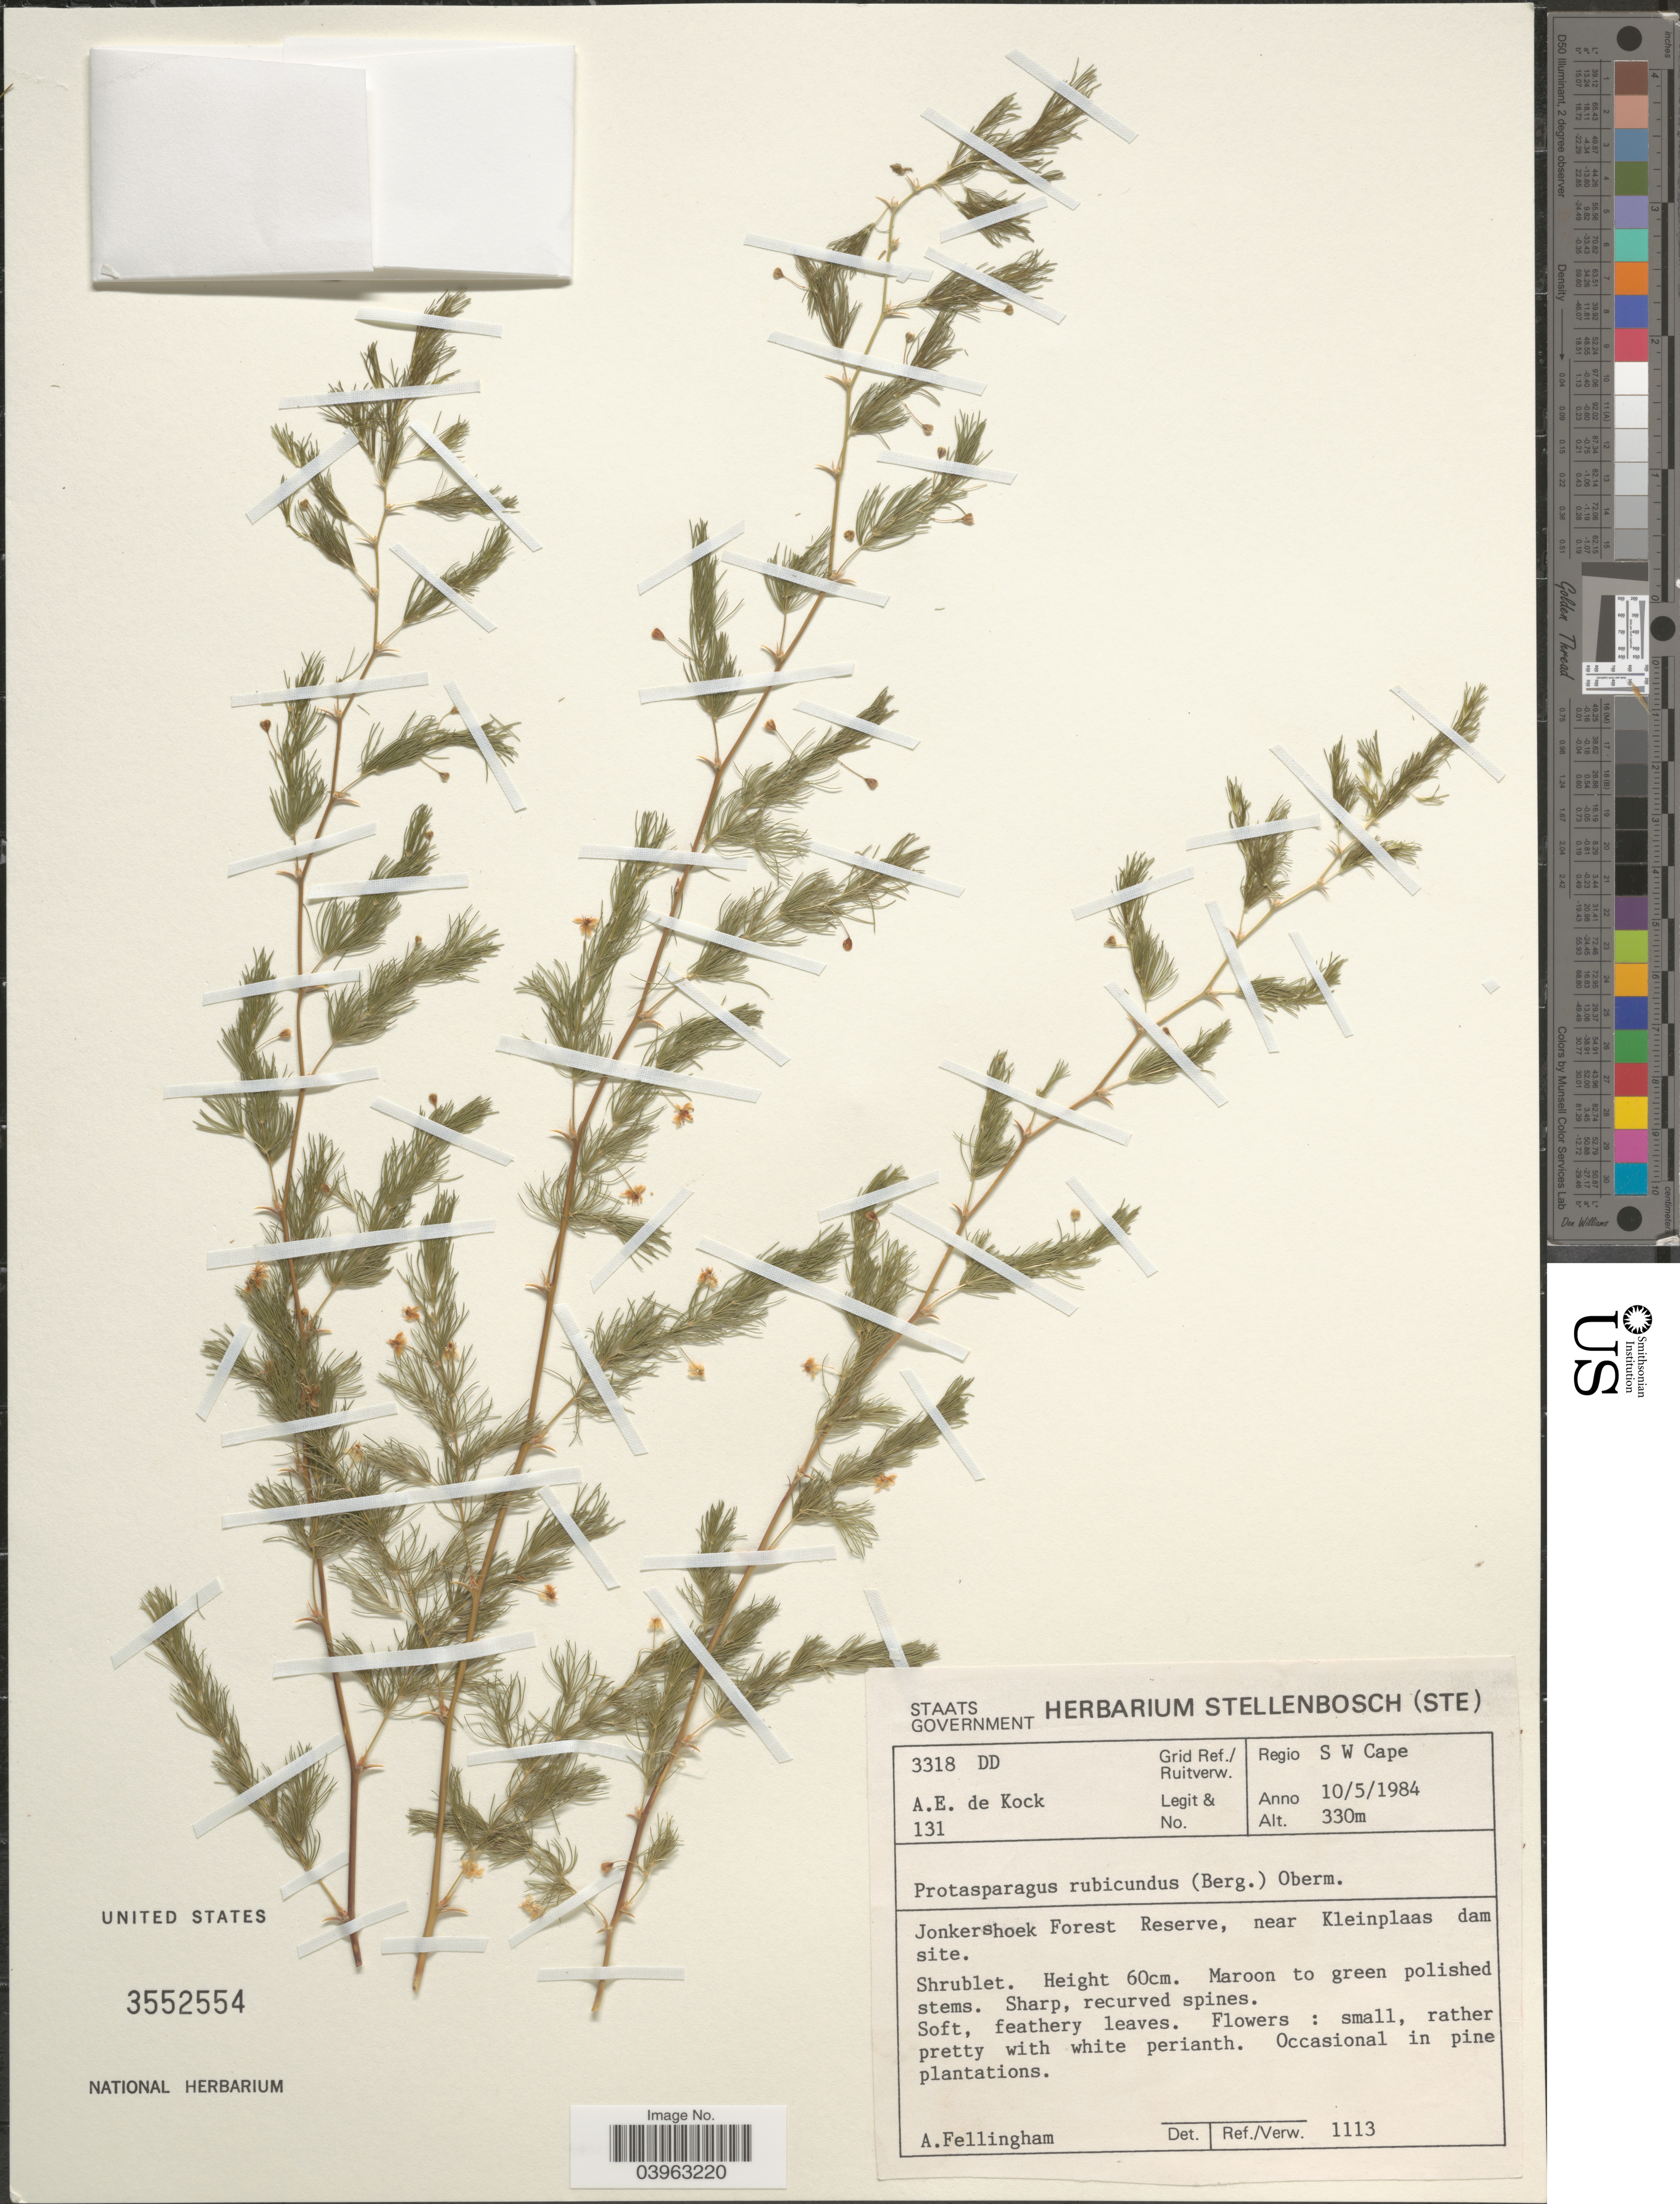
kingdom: Plantae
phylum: Tracheophyta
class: Liliopsida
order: Asparagales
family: Asparagaceae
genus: Asparagus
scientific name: Asparagus rubicundus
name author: P.J. Bergius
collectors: A. Kock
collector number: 131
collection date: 1984-05-10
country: South Africa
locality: Grid Ref./ Ruitverw. 3318 DD. Regio S W Cape. Jonkershoek Forest Reserve, near Kleinplaas dam site.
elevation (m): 330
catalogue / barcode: US 3552554